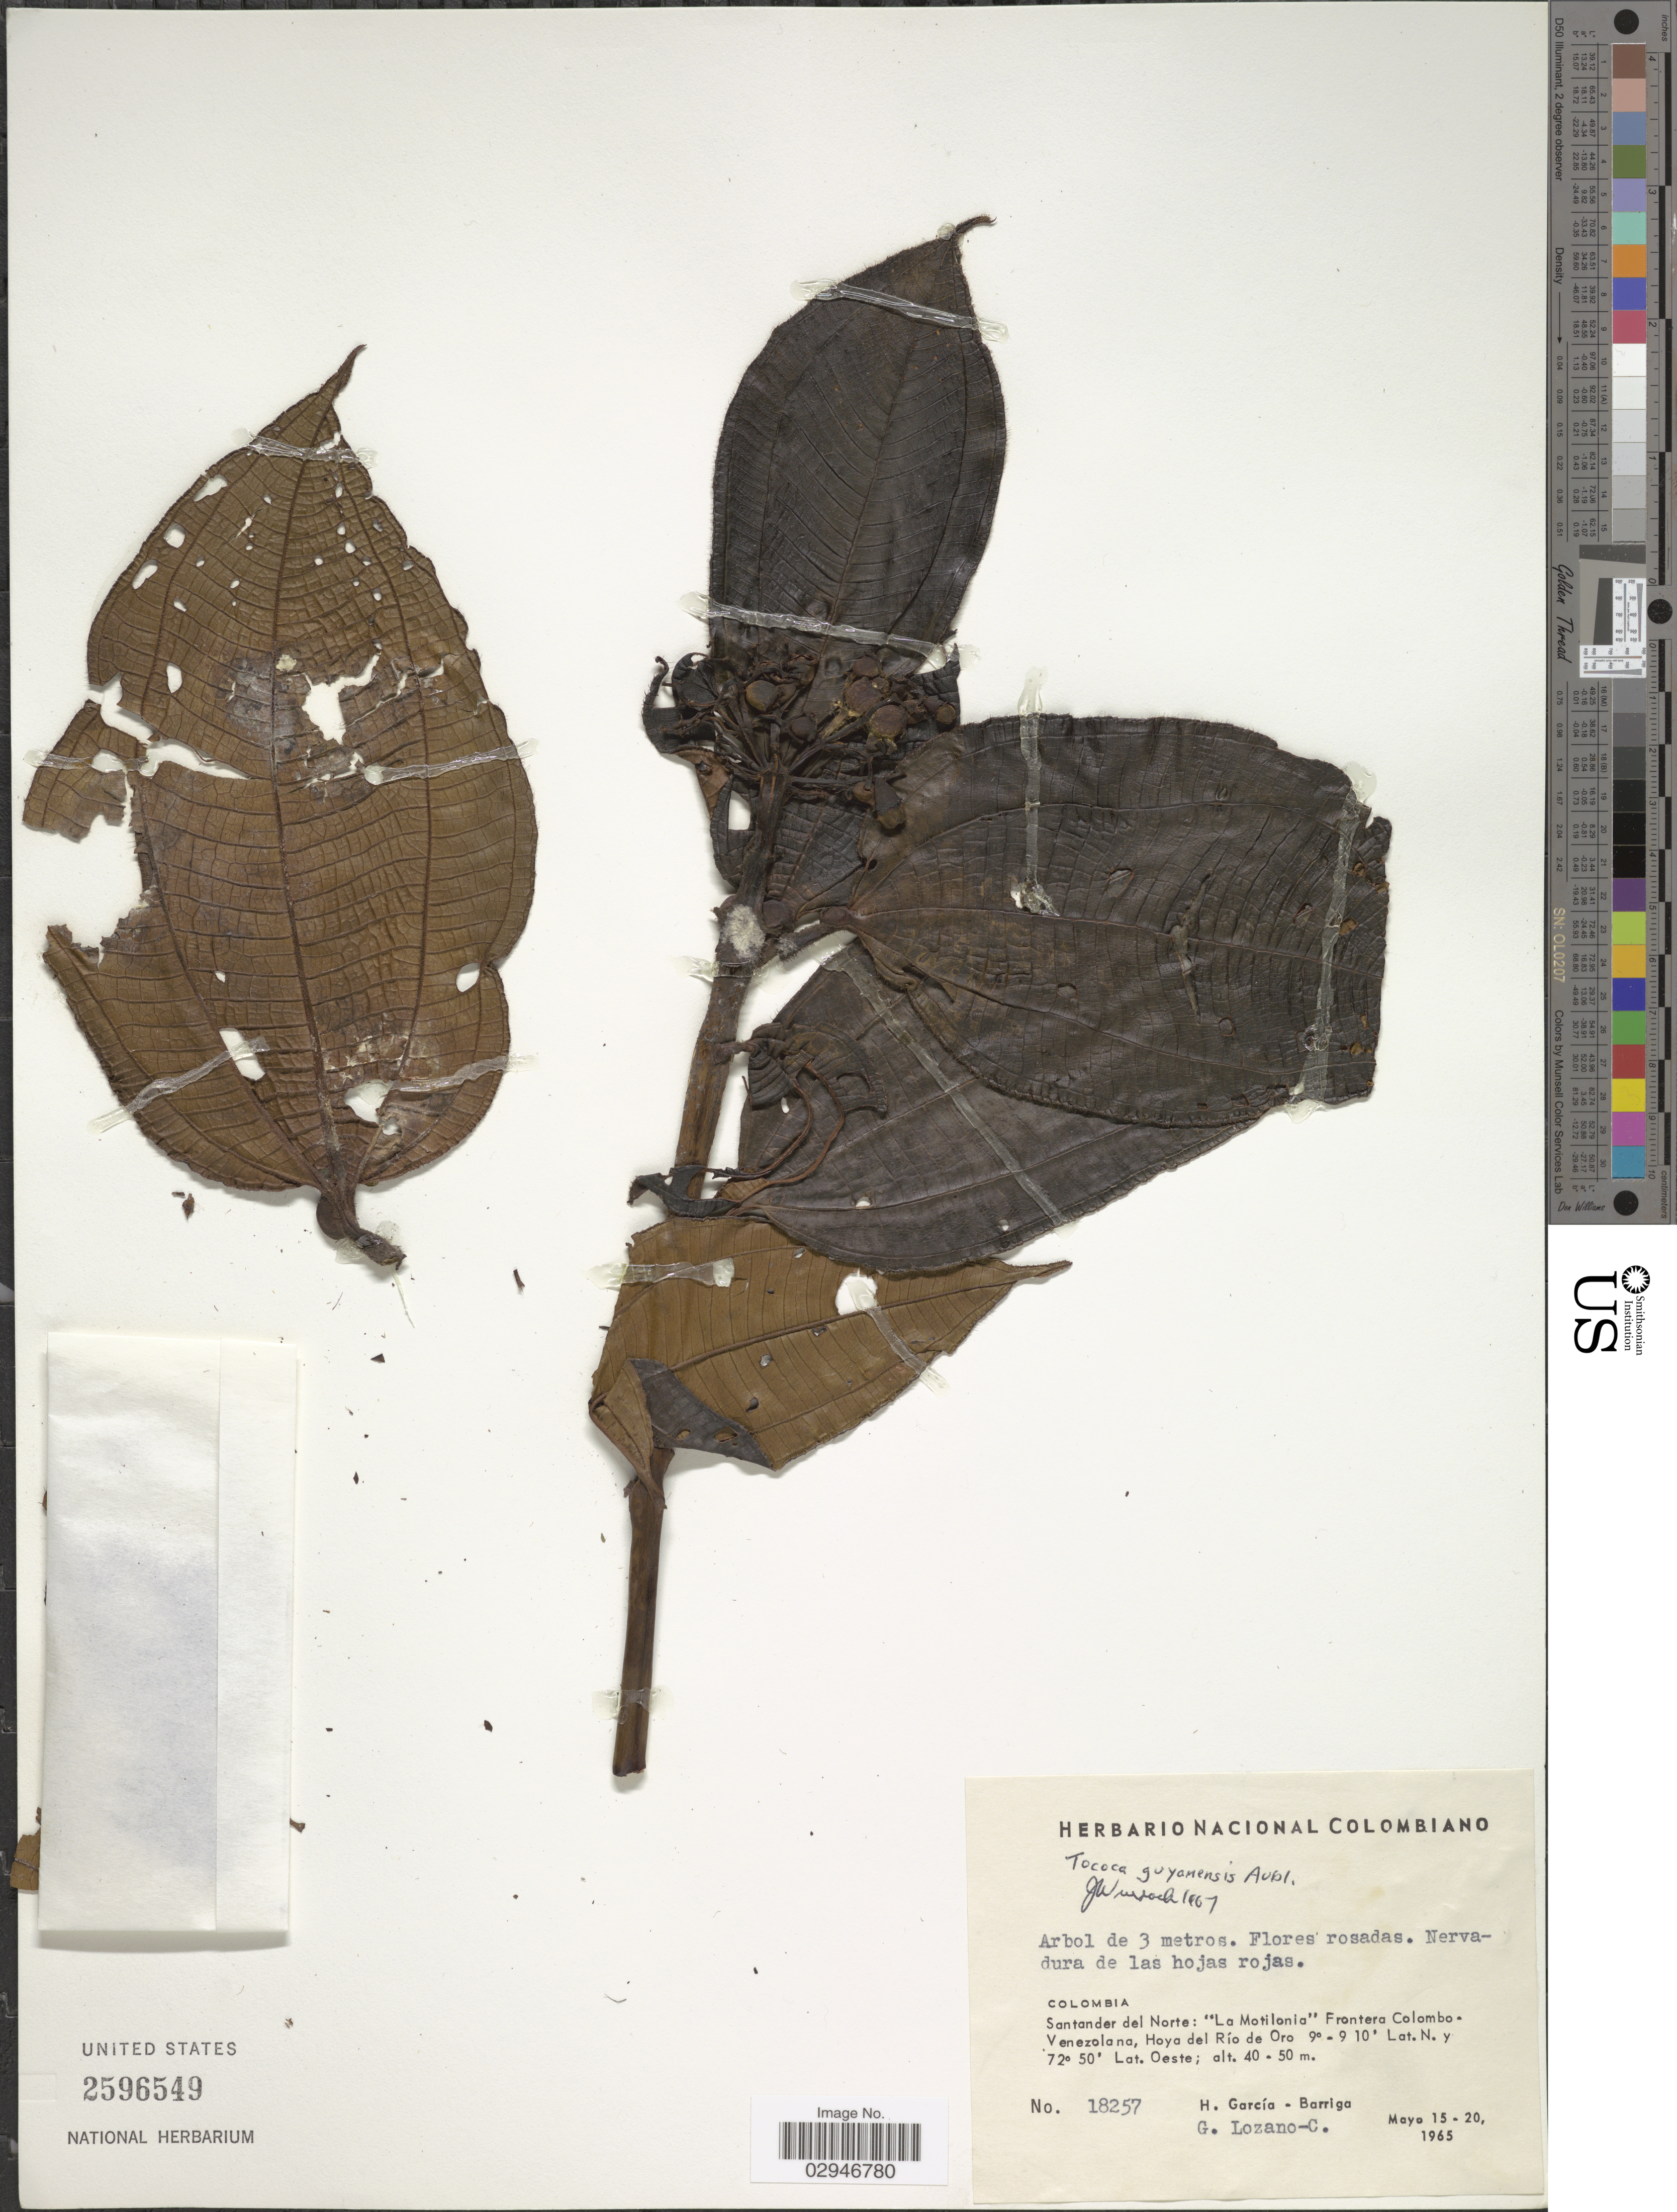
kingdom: Plantae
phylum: Tracheophyta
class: Magnoliopsida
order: Myrtales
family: Melastomataceae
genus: Tococa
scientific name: Tococa guianensis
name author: Aubl.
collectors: H. García Barriga & G. Lozano-Contreras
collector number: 18257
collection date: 1965-05-15/1965-05-20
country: Colombia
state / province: Norte de Santander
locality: Santander del Norte: "La Motilonia" Frontera Colombo - Venezolana, Hoya del Río de Oro.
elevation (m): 40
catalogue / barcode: US 2596549